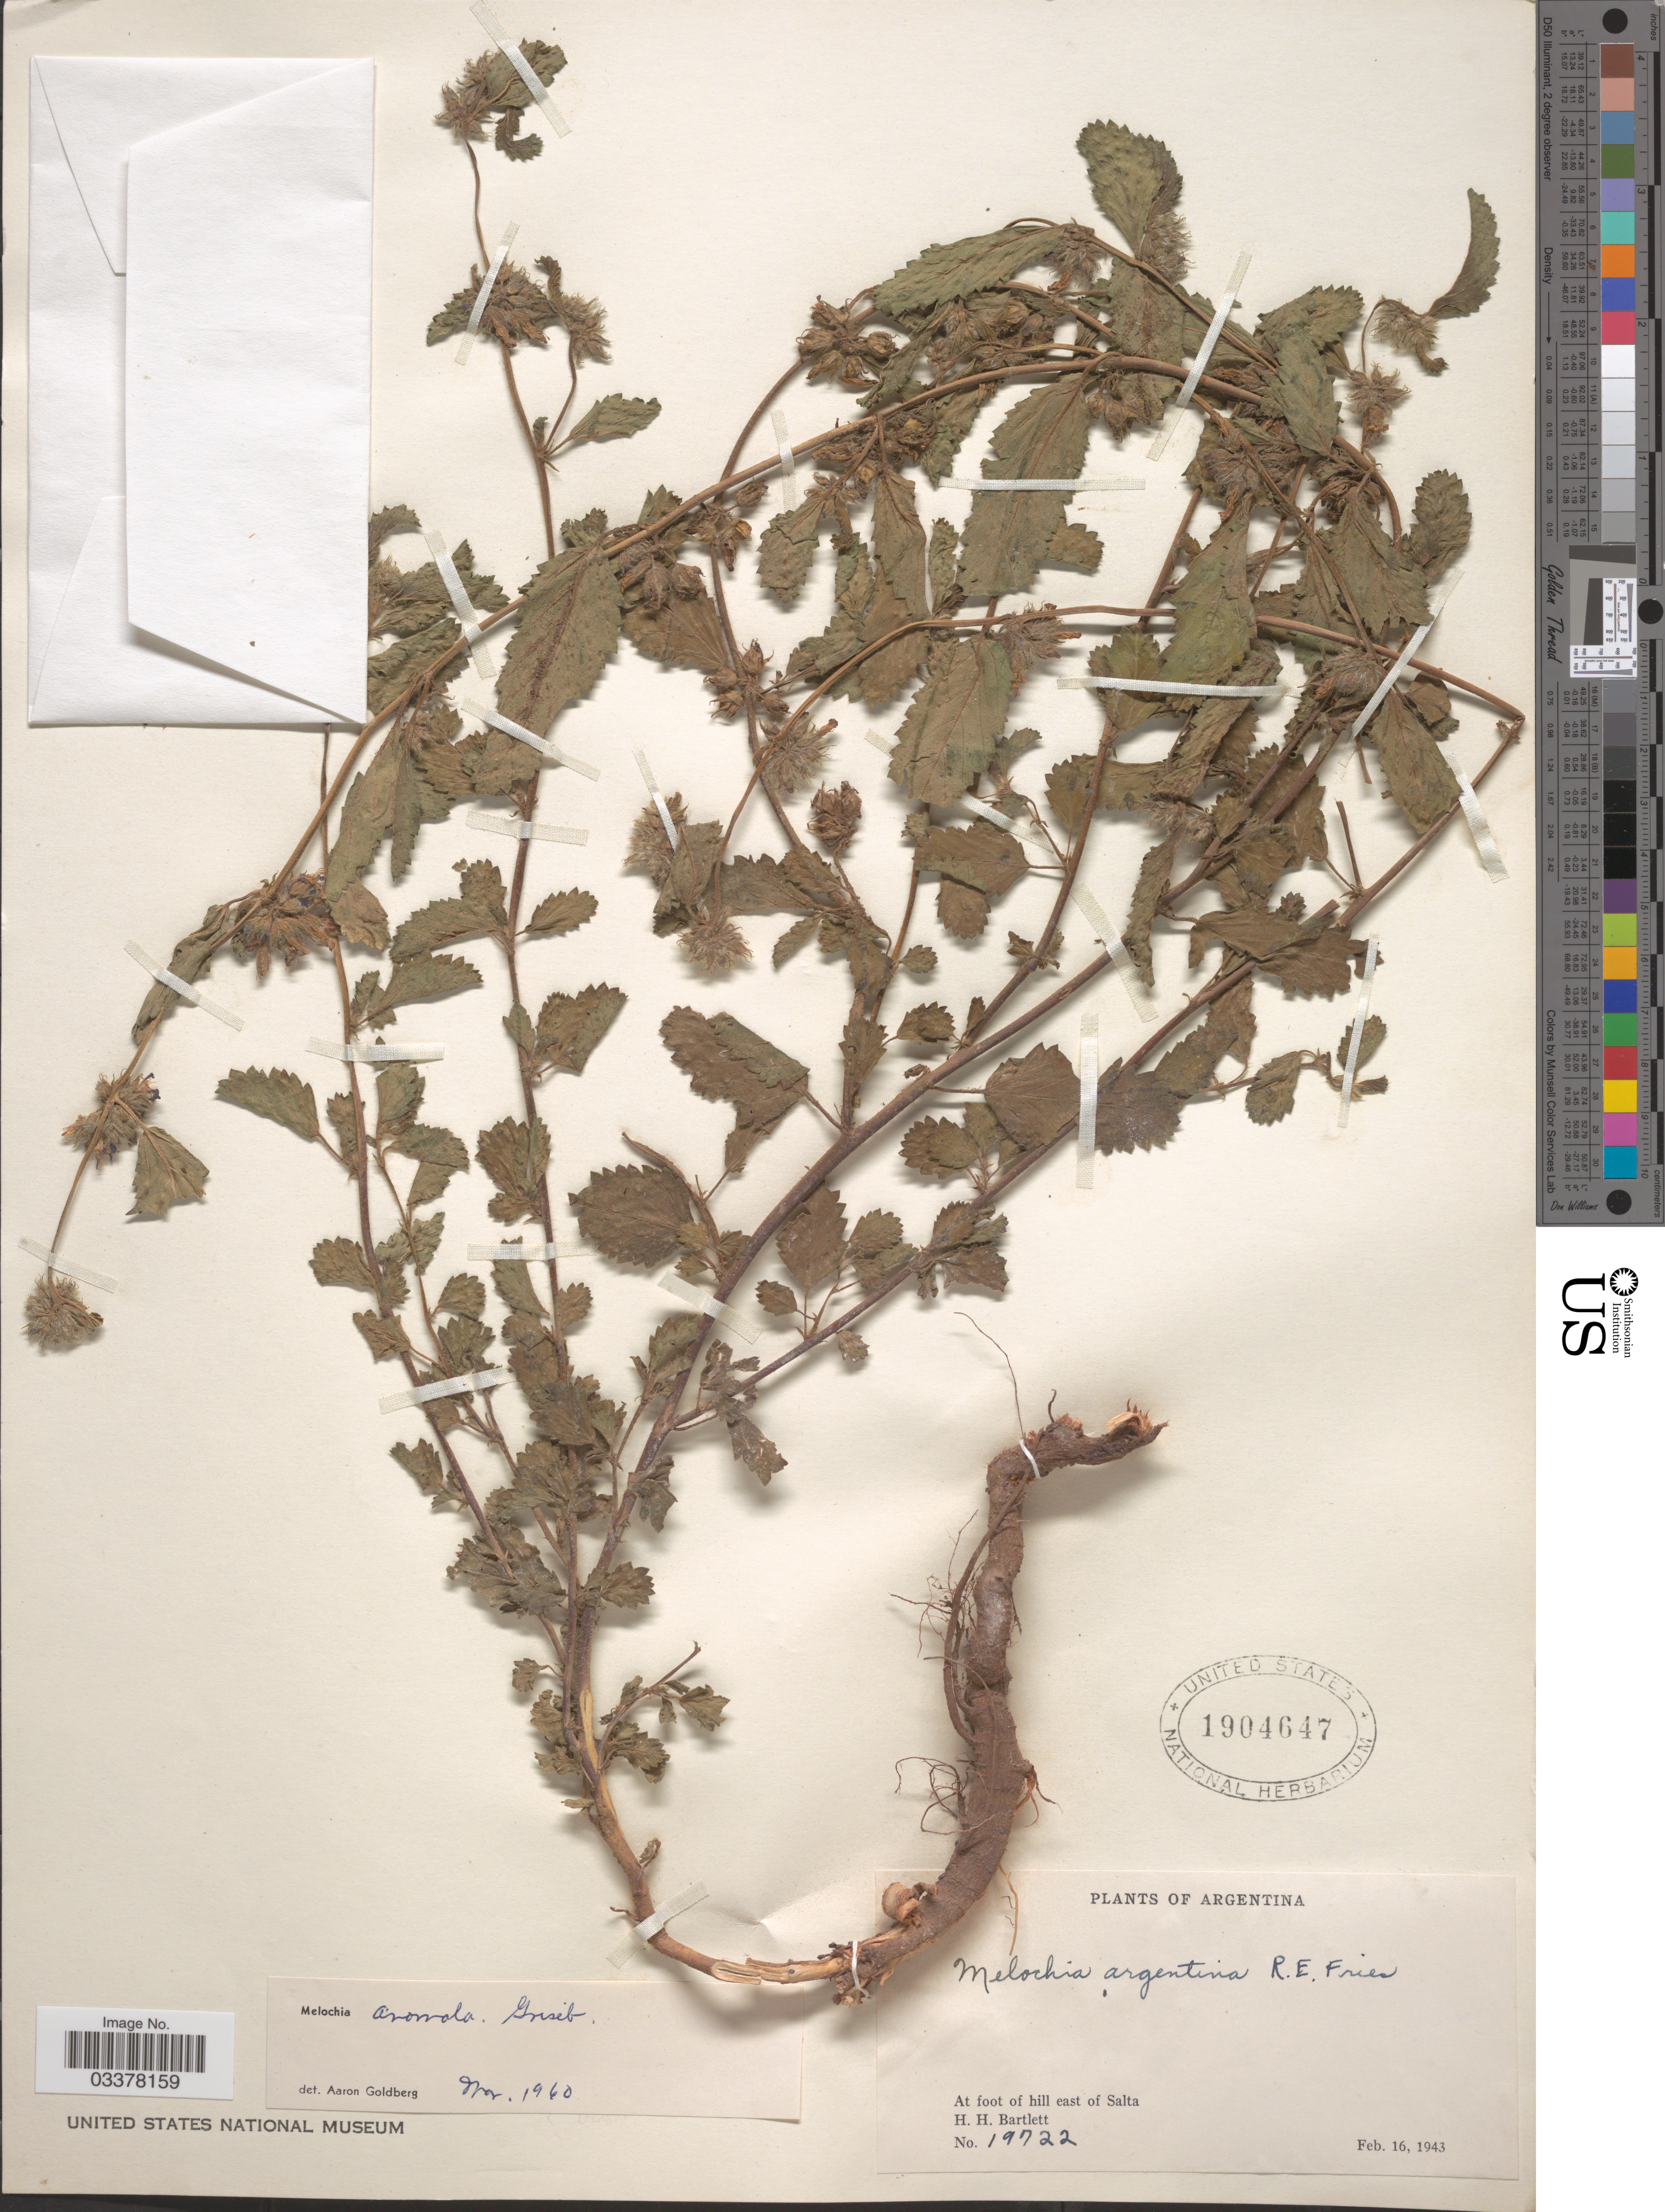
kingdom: Plantae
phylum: Tracheophyta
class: Magnoliopsida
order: Malvales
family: Malvaceae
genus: Melochia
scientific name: Melochia anomala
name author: Griseb.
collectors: H. H. Bartlett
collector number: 19722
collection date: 1943-02-16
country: Argentina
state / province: Salta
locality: At foot of hill east of Salta.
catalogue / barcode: US 1904647